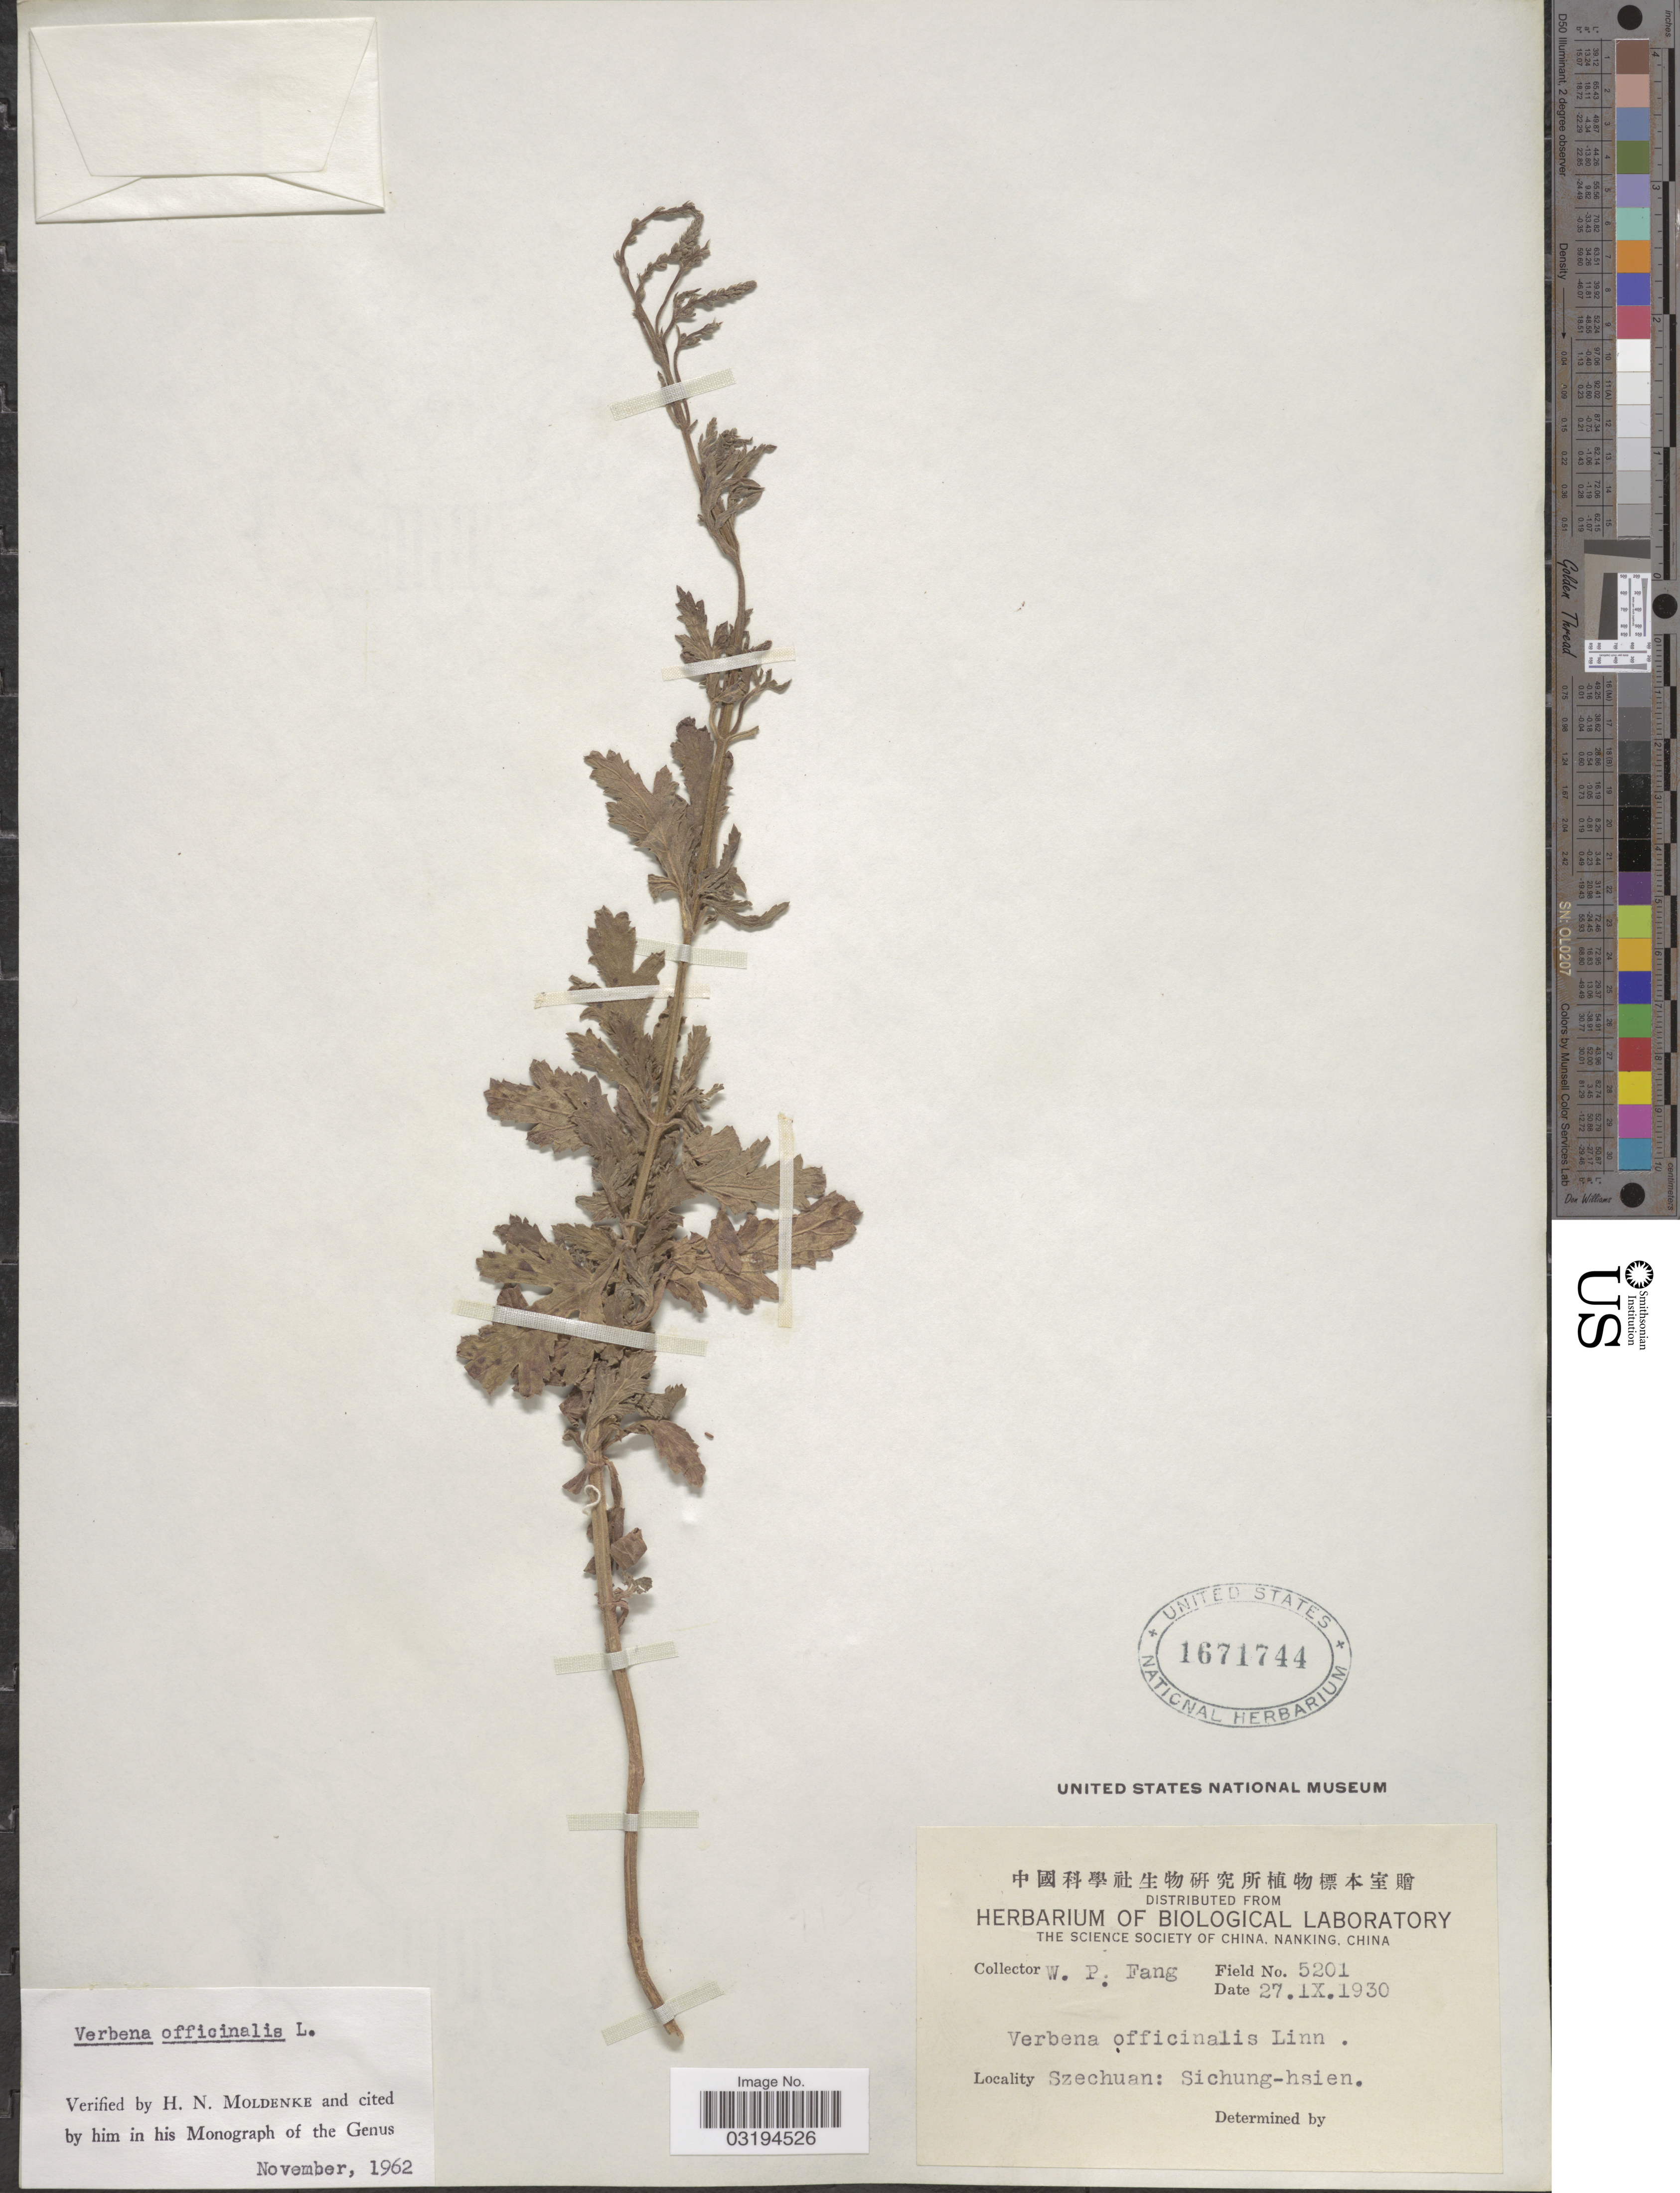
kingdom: Plantae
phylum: Tracheophyta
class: Magnoliopsida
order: Lamiales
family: Verbenaceae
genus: Verbena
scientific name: Verbena officinalis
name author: L.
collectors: W. P. Fang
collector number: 5201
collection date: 1930-09-27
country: China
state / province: Sichuan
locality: Szechuan: Sichung-hsien.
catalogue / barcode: US 1671744